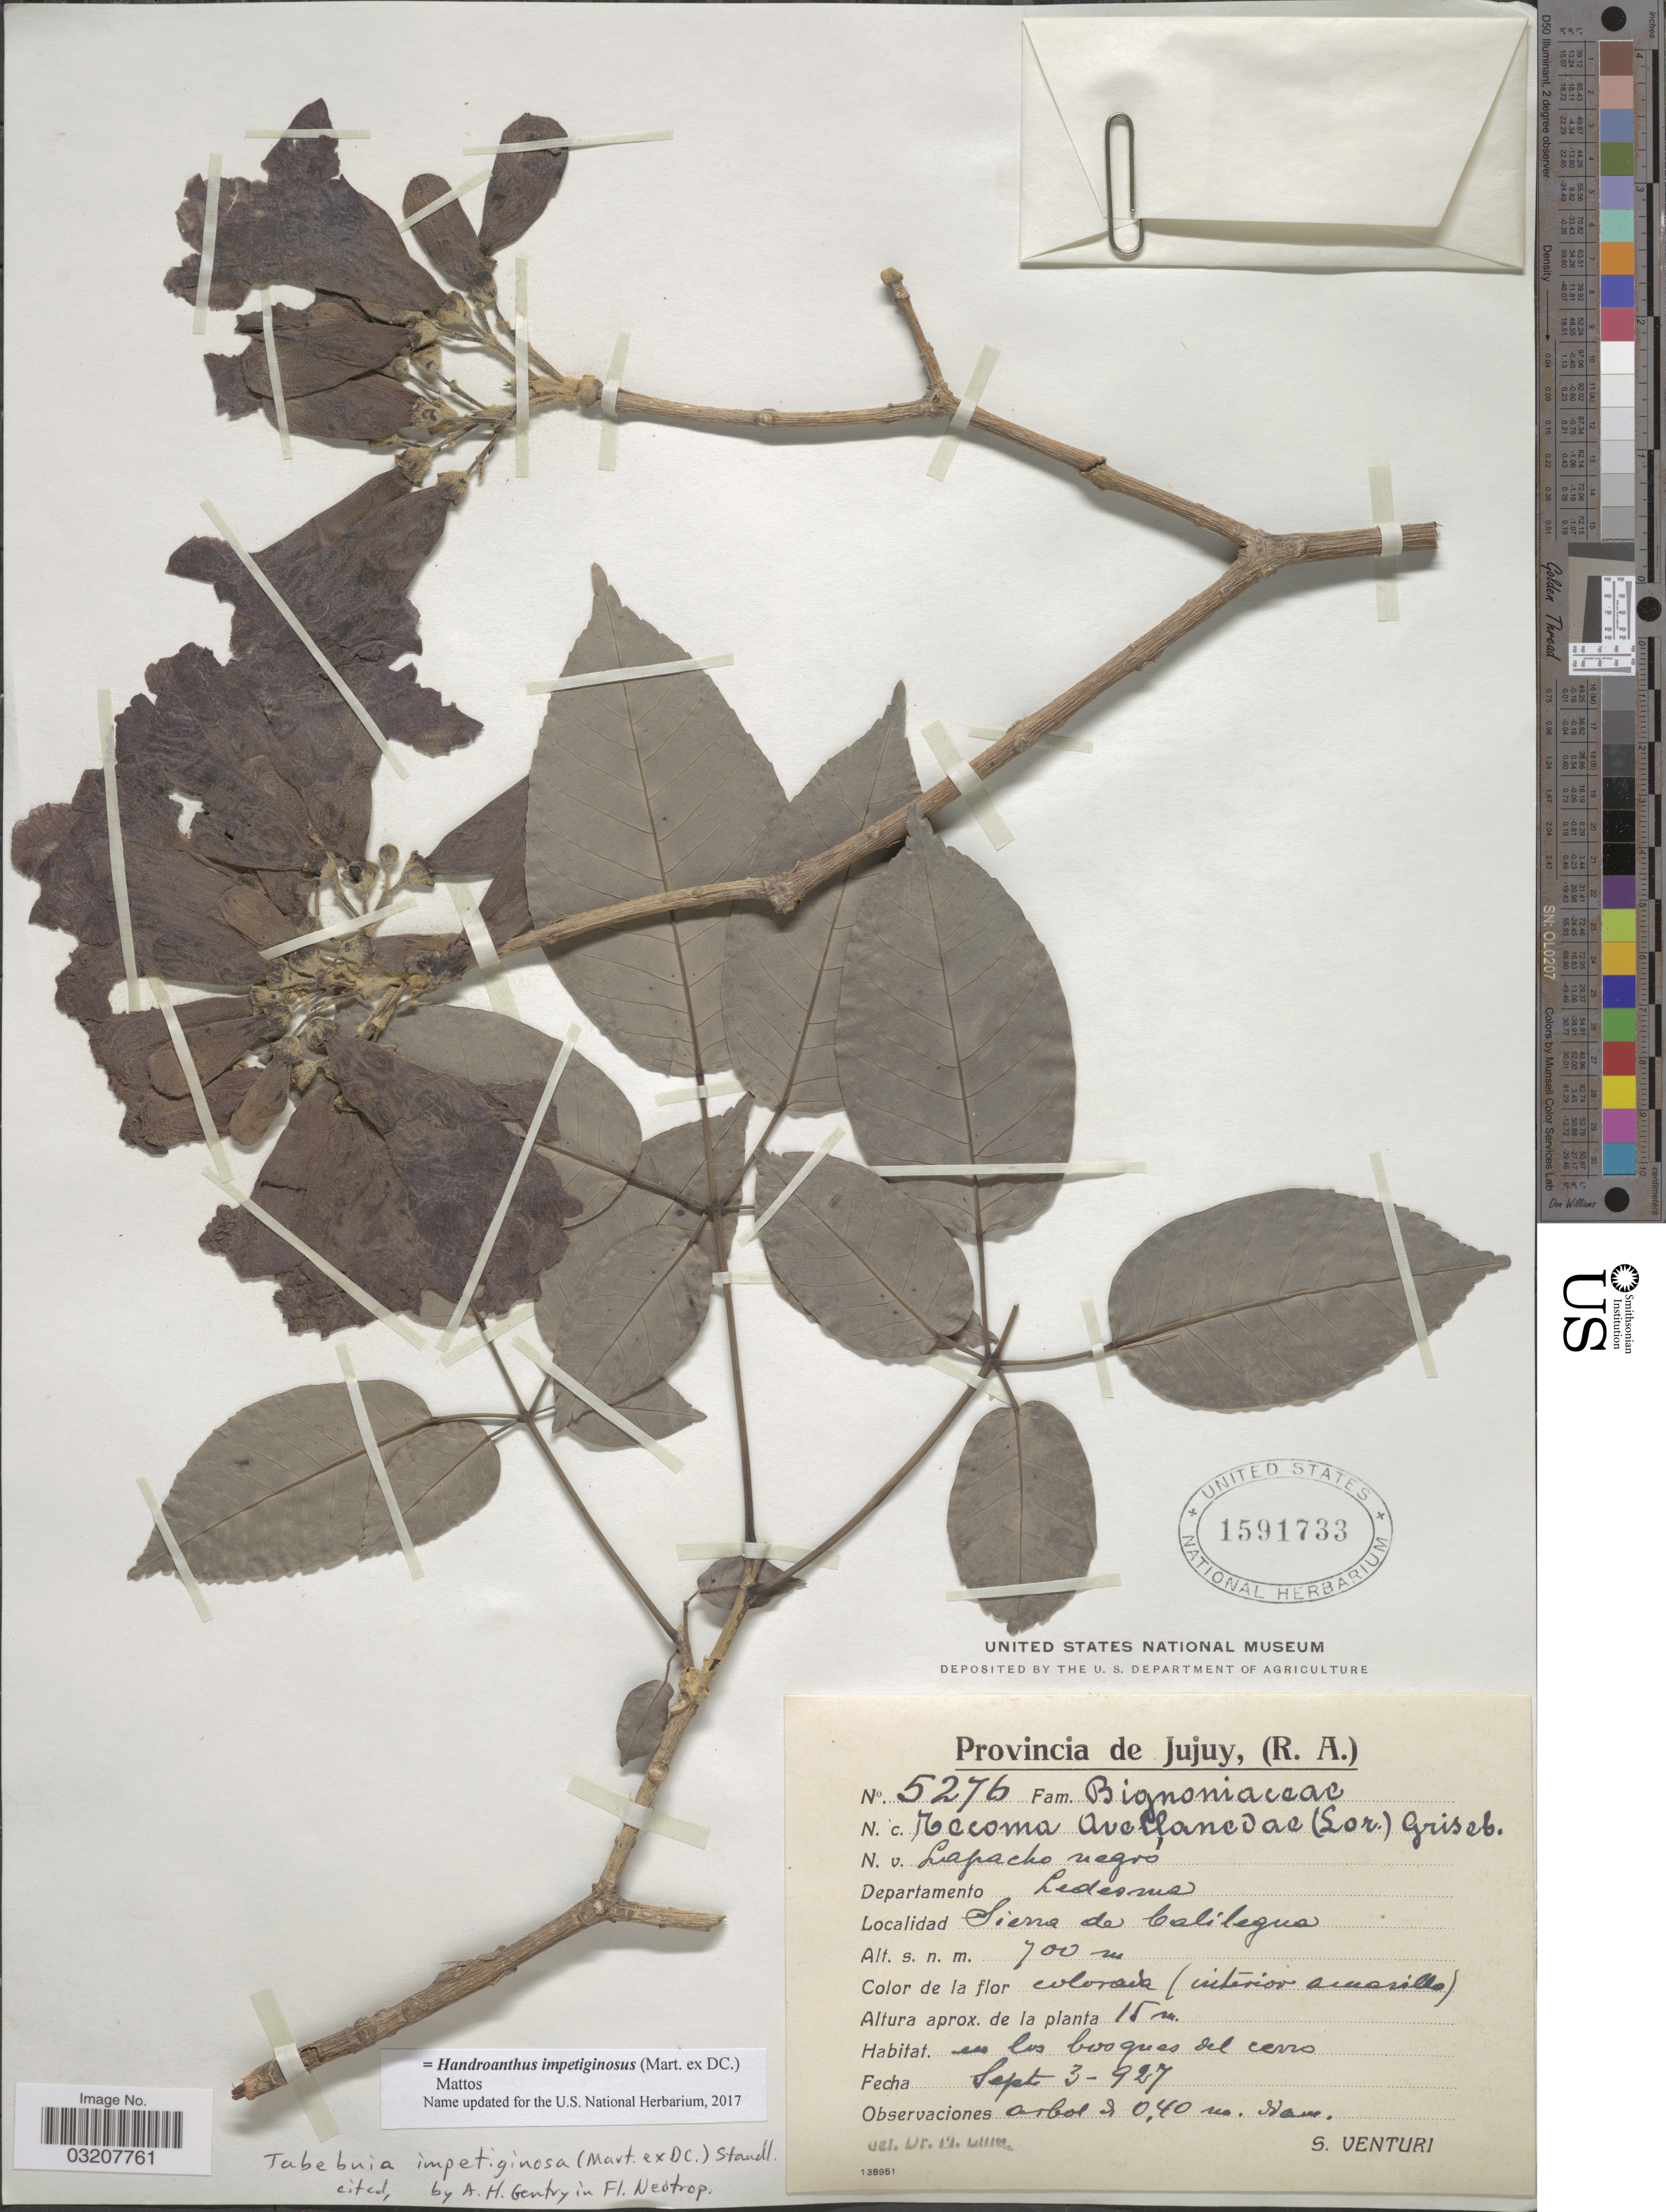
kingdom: Plantae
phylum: Tracheophyta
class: Magnoliopsida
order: Lamiales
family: Bignoniaceae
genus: Handroanthus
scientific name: Handroanthus impetiginosus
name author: (Mart. ex DC.) Mattos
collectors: S. Venturi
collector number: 5276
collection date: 1927-09-03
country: Argentina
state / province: Jujuy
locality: Departamento Ledesma, Sierra de Calilegua.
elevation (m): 700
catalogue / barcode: US 1591733